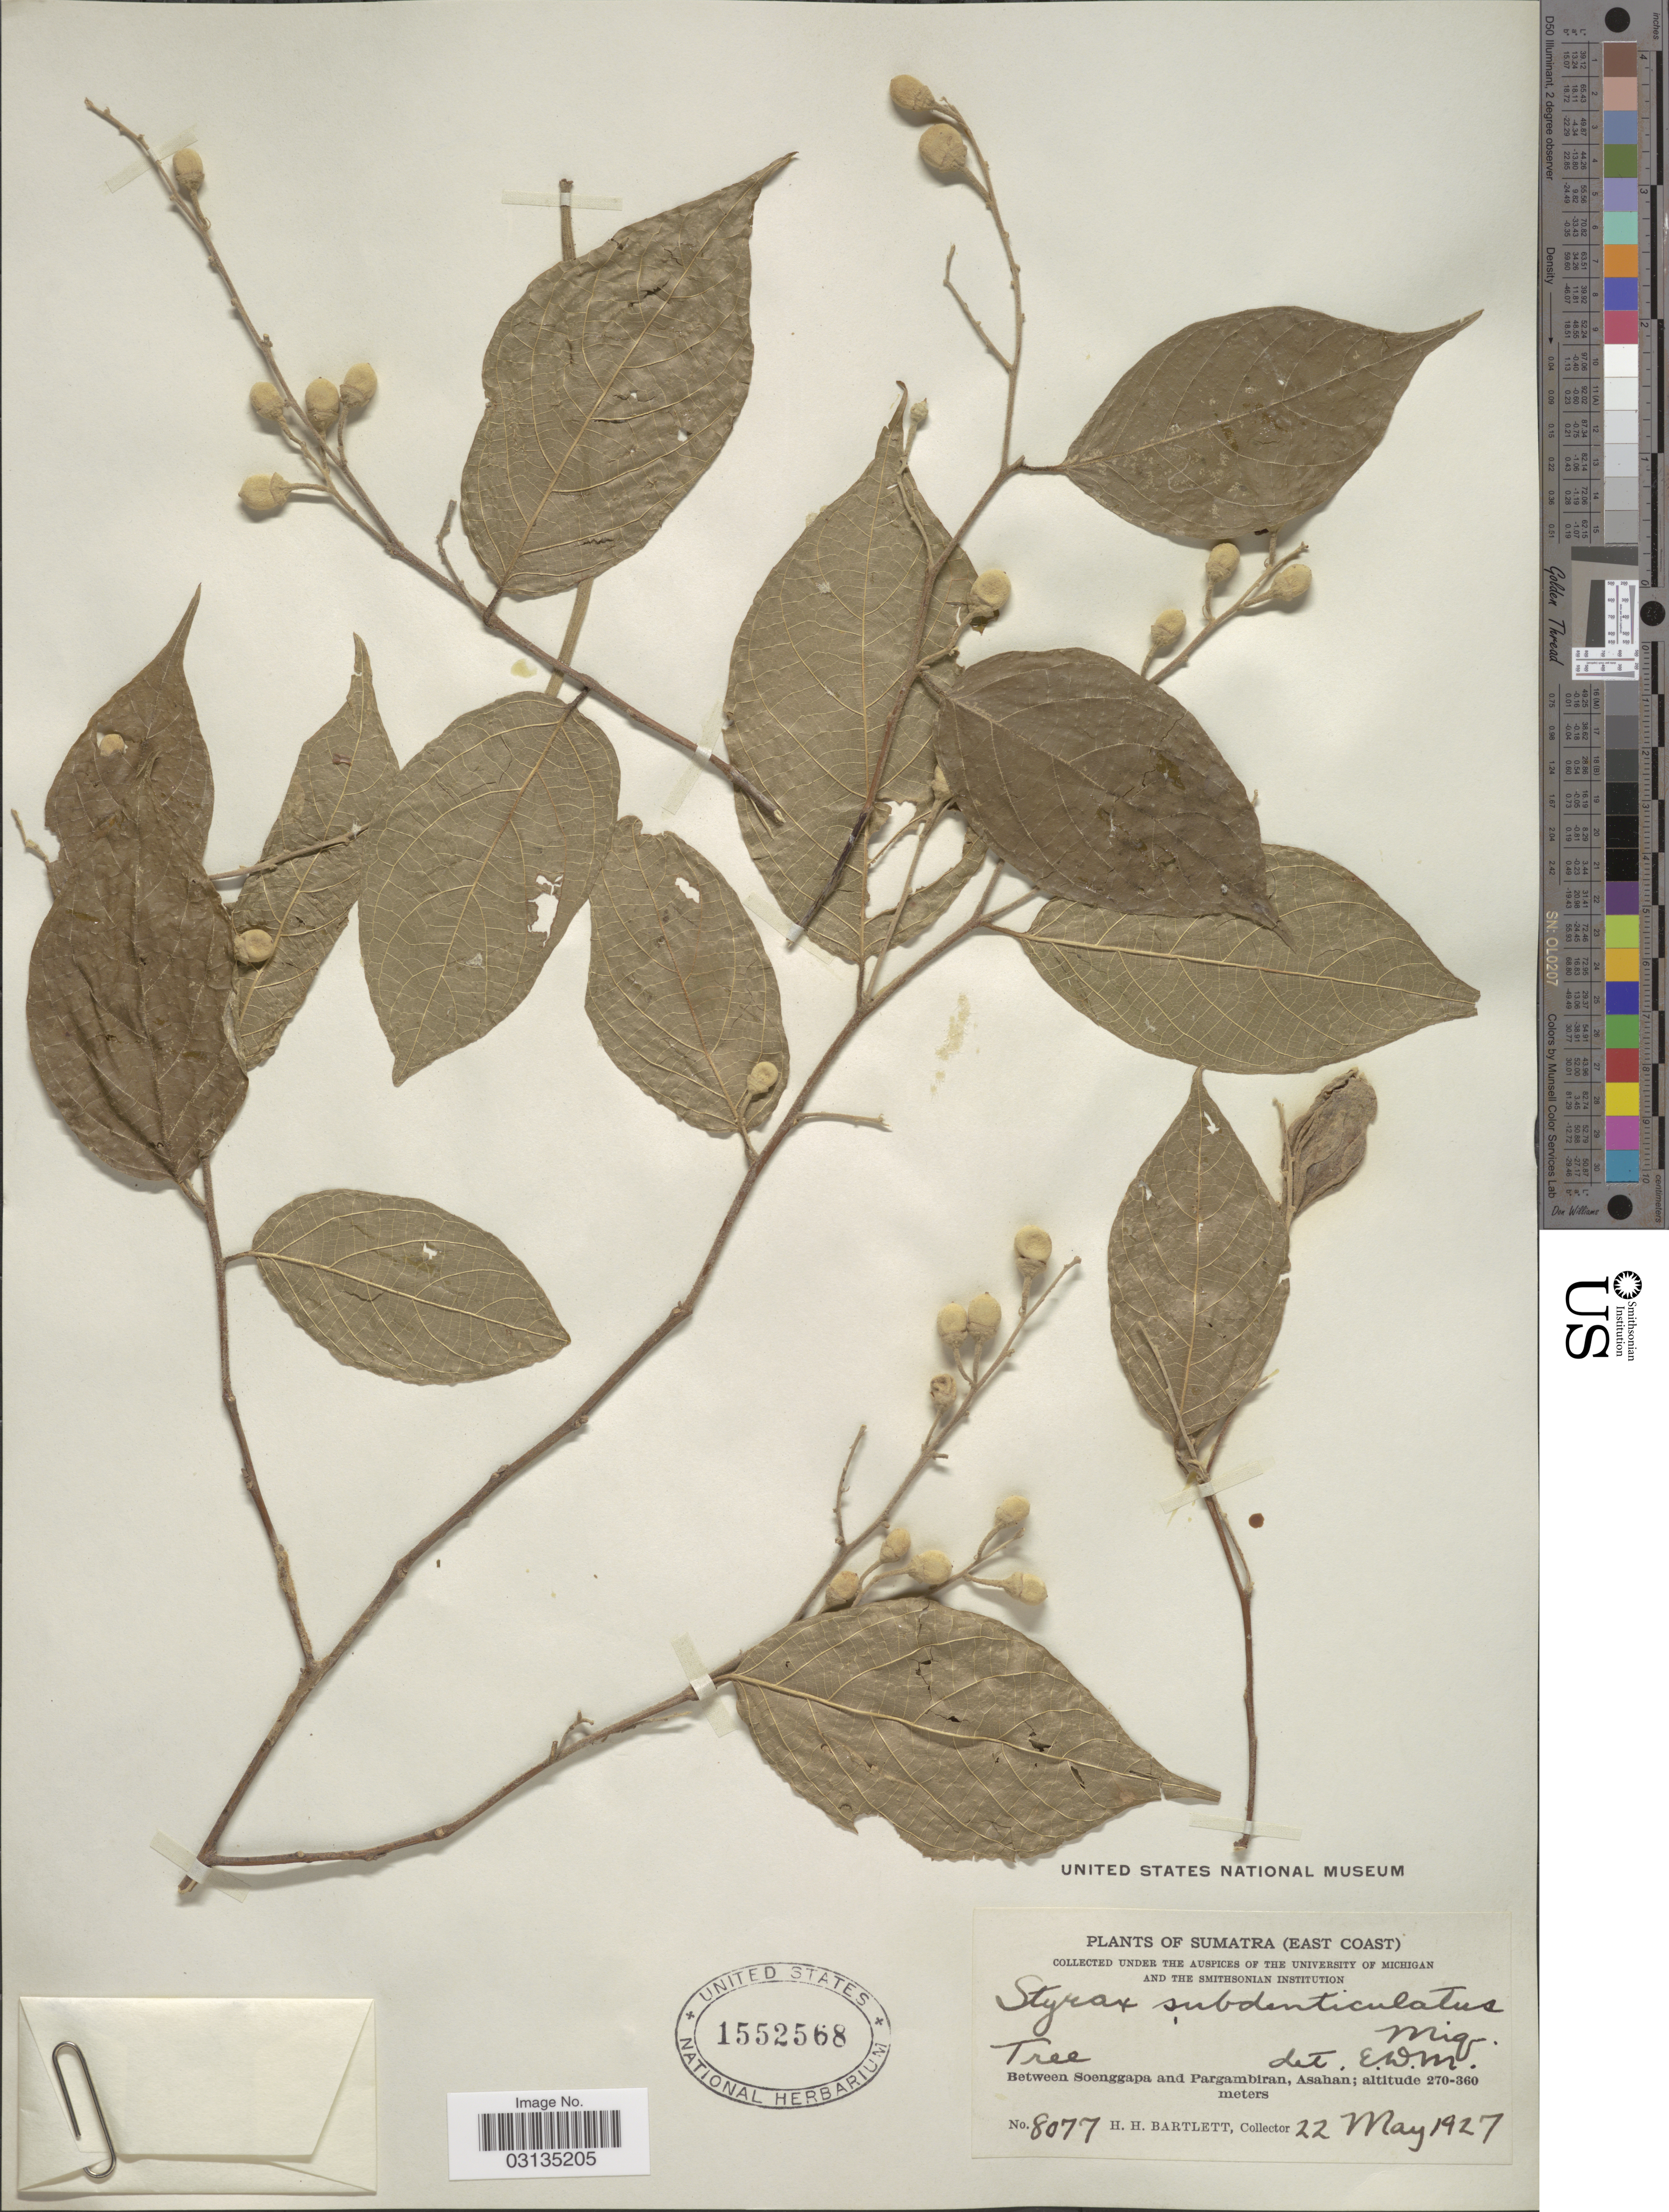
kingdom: Plantae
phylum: Tracheophyta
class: Magnoliopsida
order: Ericales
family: Styracaceae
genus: Styrax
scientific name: Styrax subdenticulatus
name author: Miq.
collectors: H. H. Bartlett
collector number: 8077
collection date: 1927-05-22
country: Indonesia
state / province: Sumatra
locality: (East Coast), Between Soenggapa and Pargambiran, Asahan.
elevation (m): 270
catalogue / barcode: US 1552568